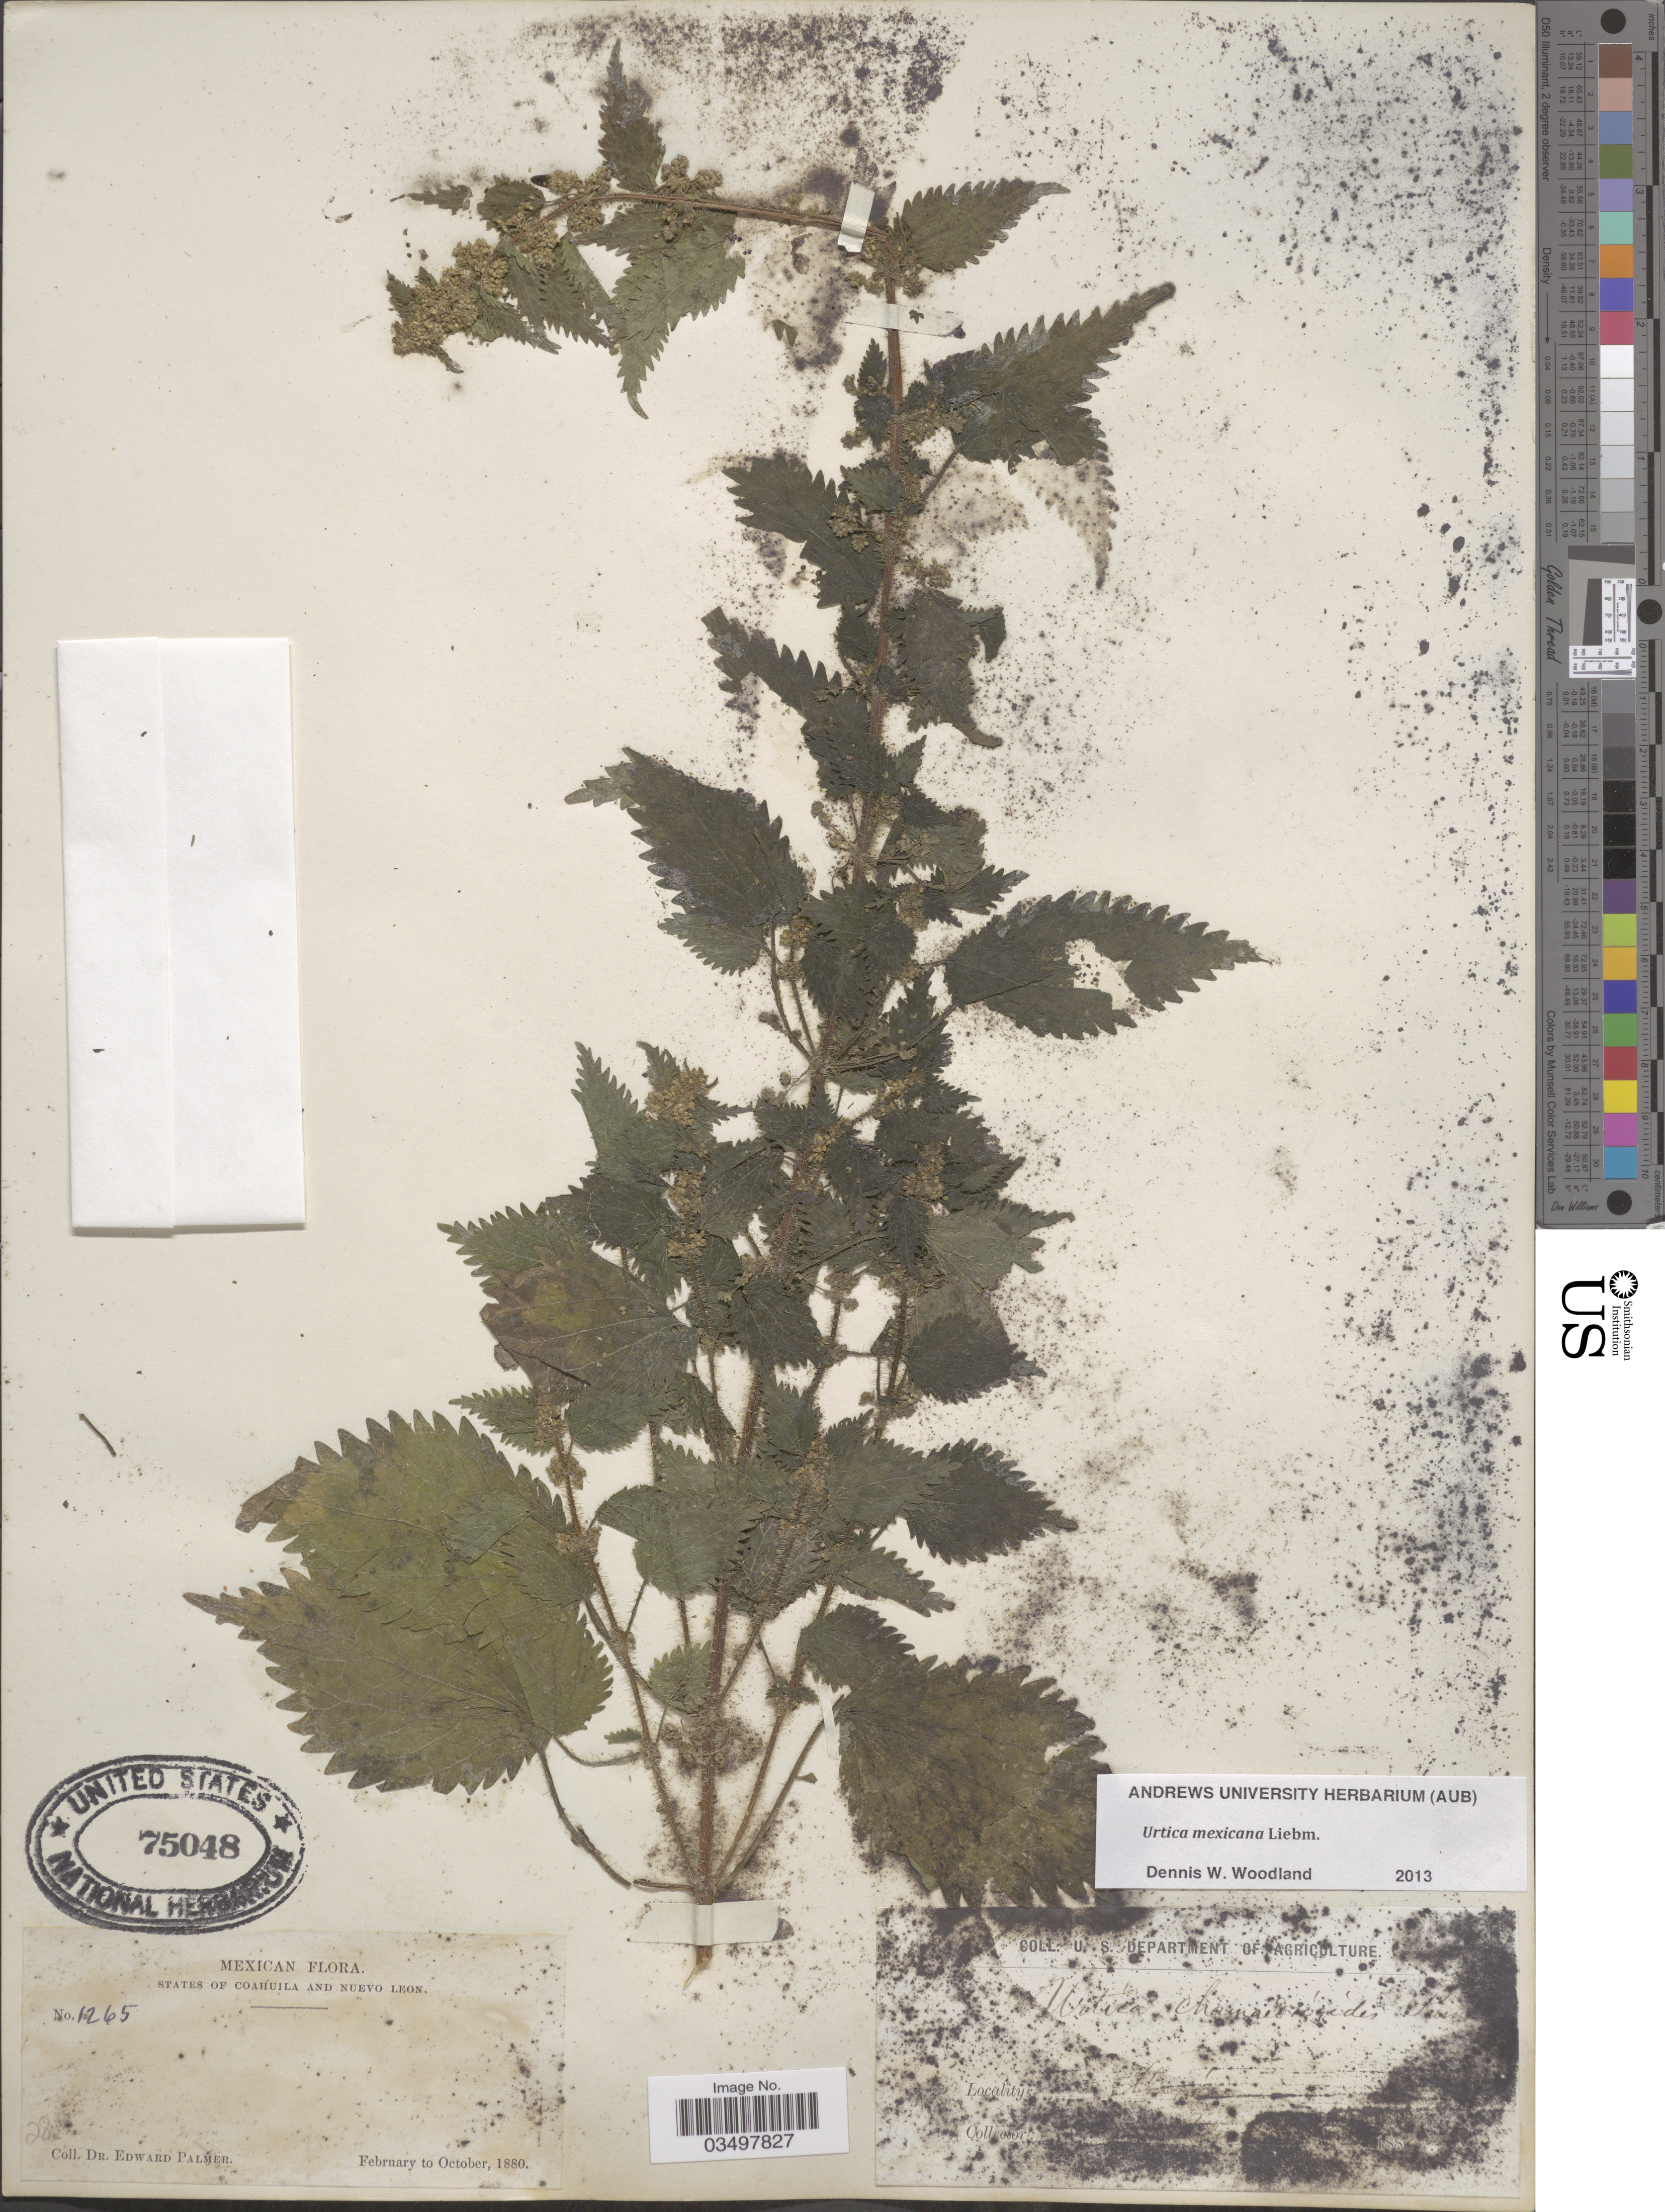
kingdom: Plantae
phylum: Tracheophyta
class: Magnoliopsida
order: Rosales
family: Urticaceae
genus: Urtica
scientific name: Urtica mexicana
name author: Liebm.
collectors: E. Palmer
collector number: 1265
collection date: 1880-02/1880-10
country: Mexico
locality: States of Coahuila and Nuevo Leon.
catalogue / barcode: US 75048